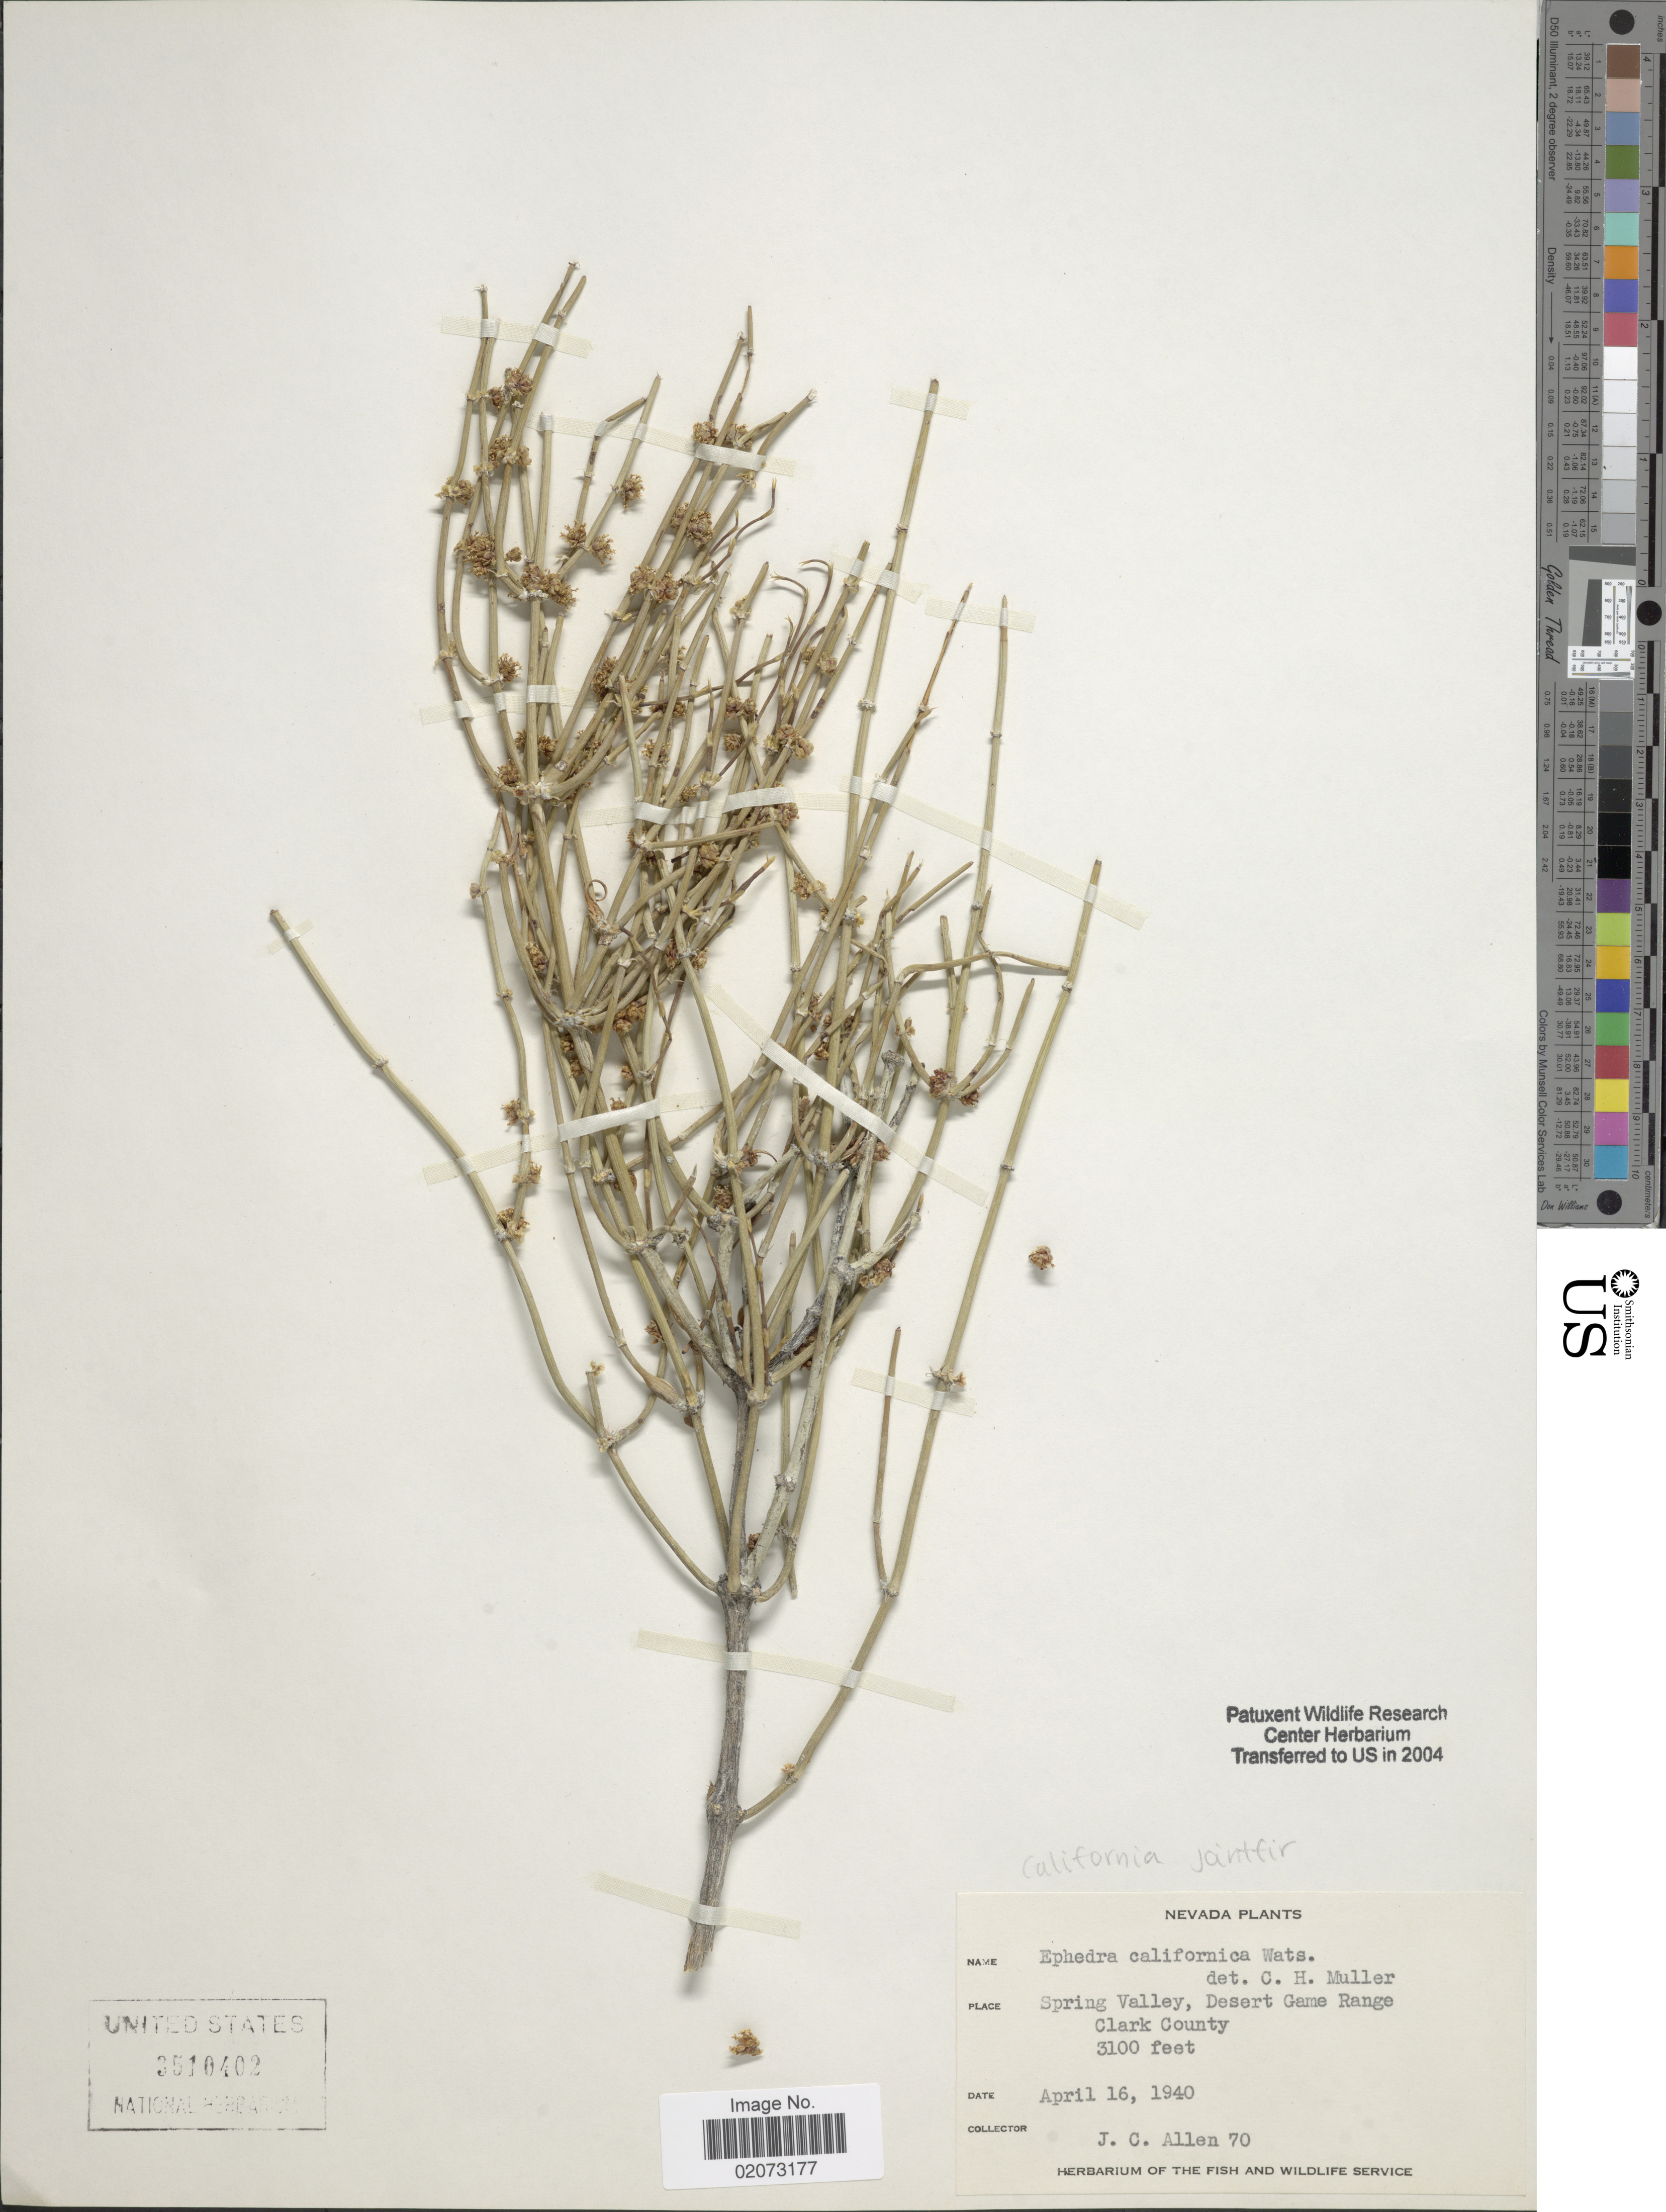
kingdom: Plantae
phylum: Tracheophyta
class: Gnetopsida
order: Ephedrales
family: Ephedraceae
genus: Ephedra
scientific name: Ephedra californica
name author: S. Watson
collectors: J. C. Allen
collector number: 70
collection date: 1940-04-16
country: United States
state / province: Nevada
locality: Spring Valley, Desert Game Range. Clark County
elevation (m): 945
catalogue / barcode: US 3510402